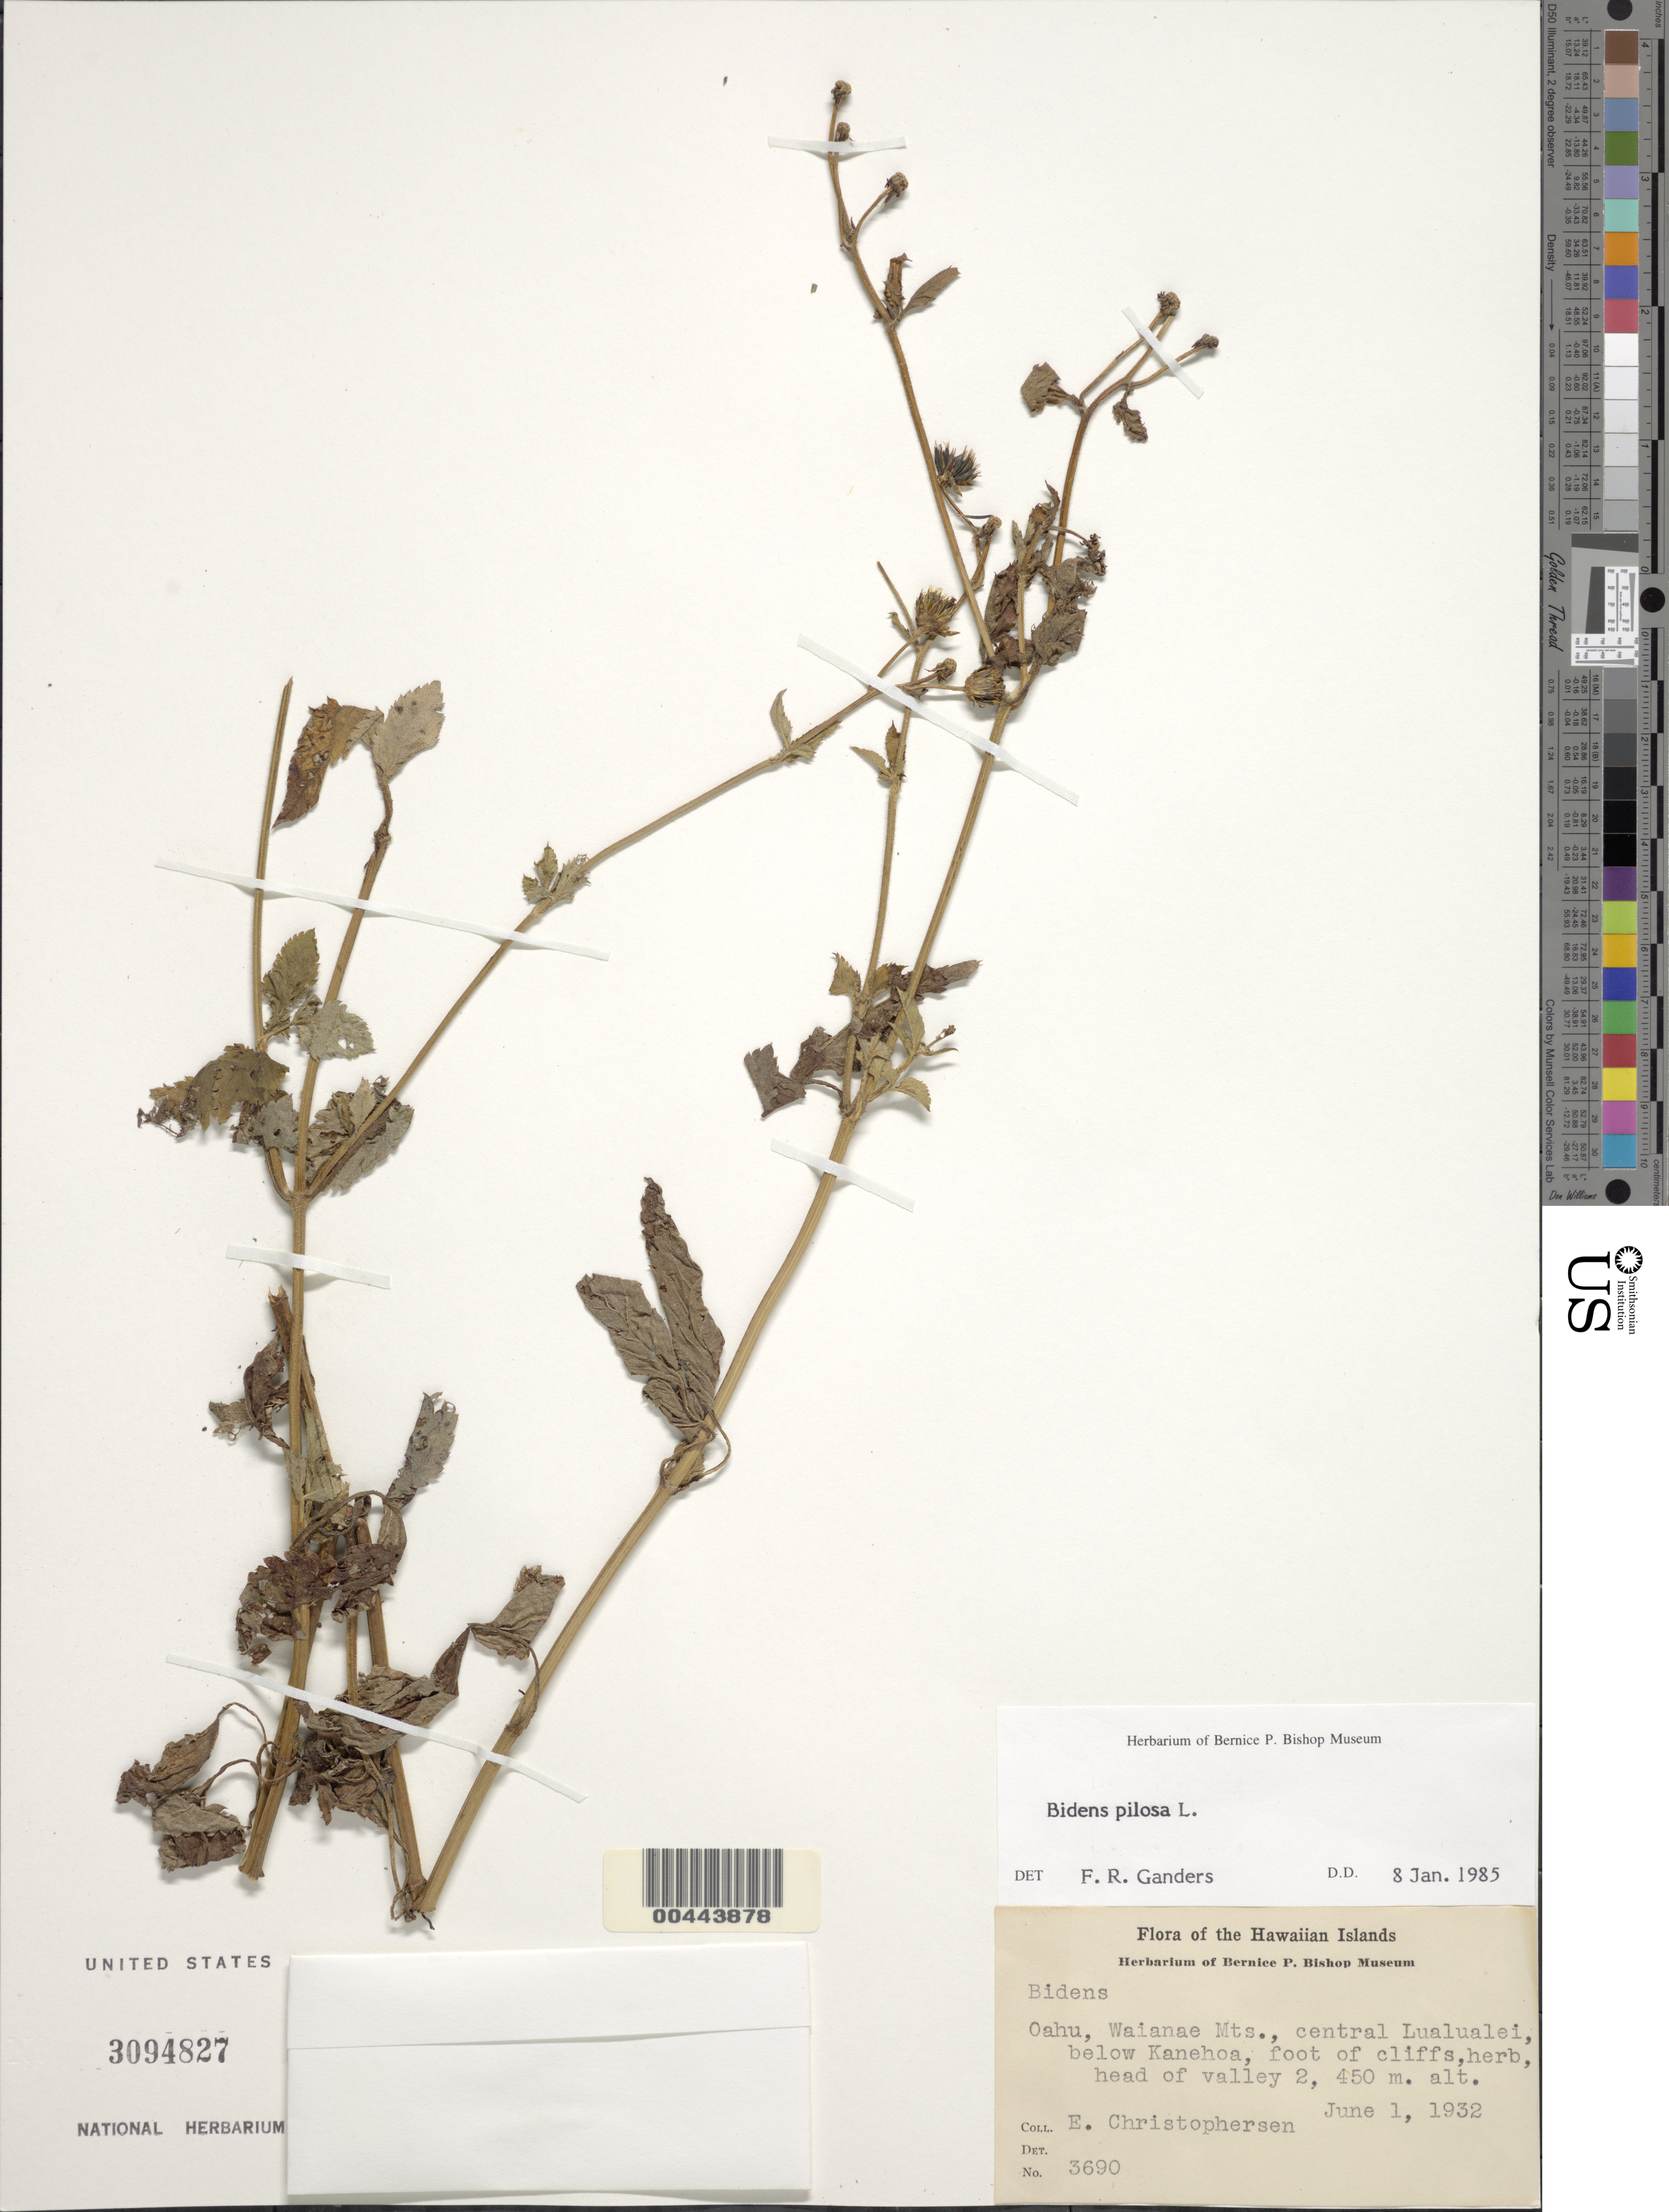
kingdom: Plantae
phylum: Tracheophyta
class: Magnoliopsida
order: Asterales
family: Asteraceae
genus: Bidens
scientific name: Bidens pilosa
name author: L.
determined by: Ganders, F. R.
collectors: E. Christophersen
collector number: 3690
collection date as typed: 1 Jun 1932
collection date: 1932-06-01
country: United States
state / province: Hawaii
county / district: Honolulu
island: Oahu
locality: Waianae Mountains, central Lualualei, below Kanehoa, foot of cliffs, head of valley 2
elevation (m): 450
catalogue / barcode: US 3094827